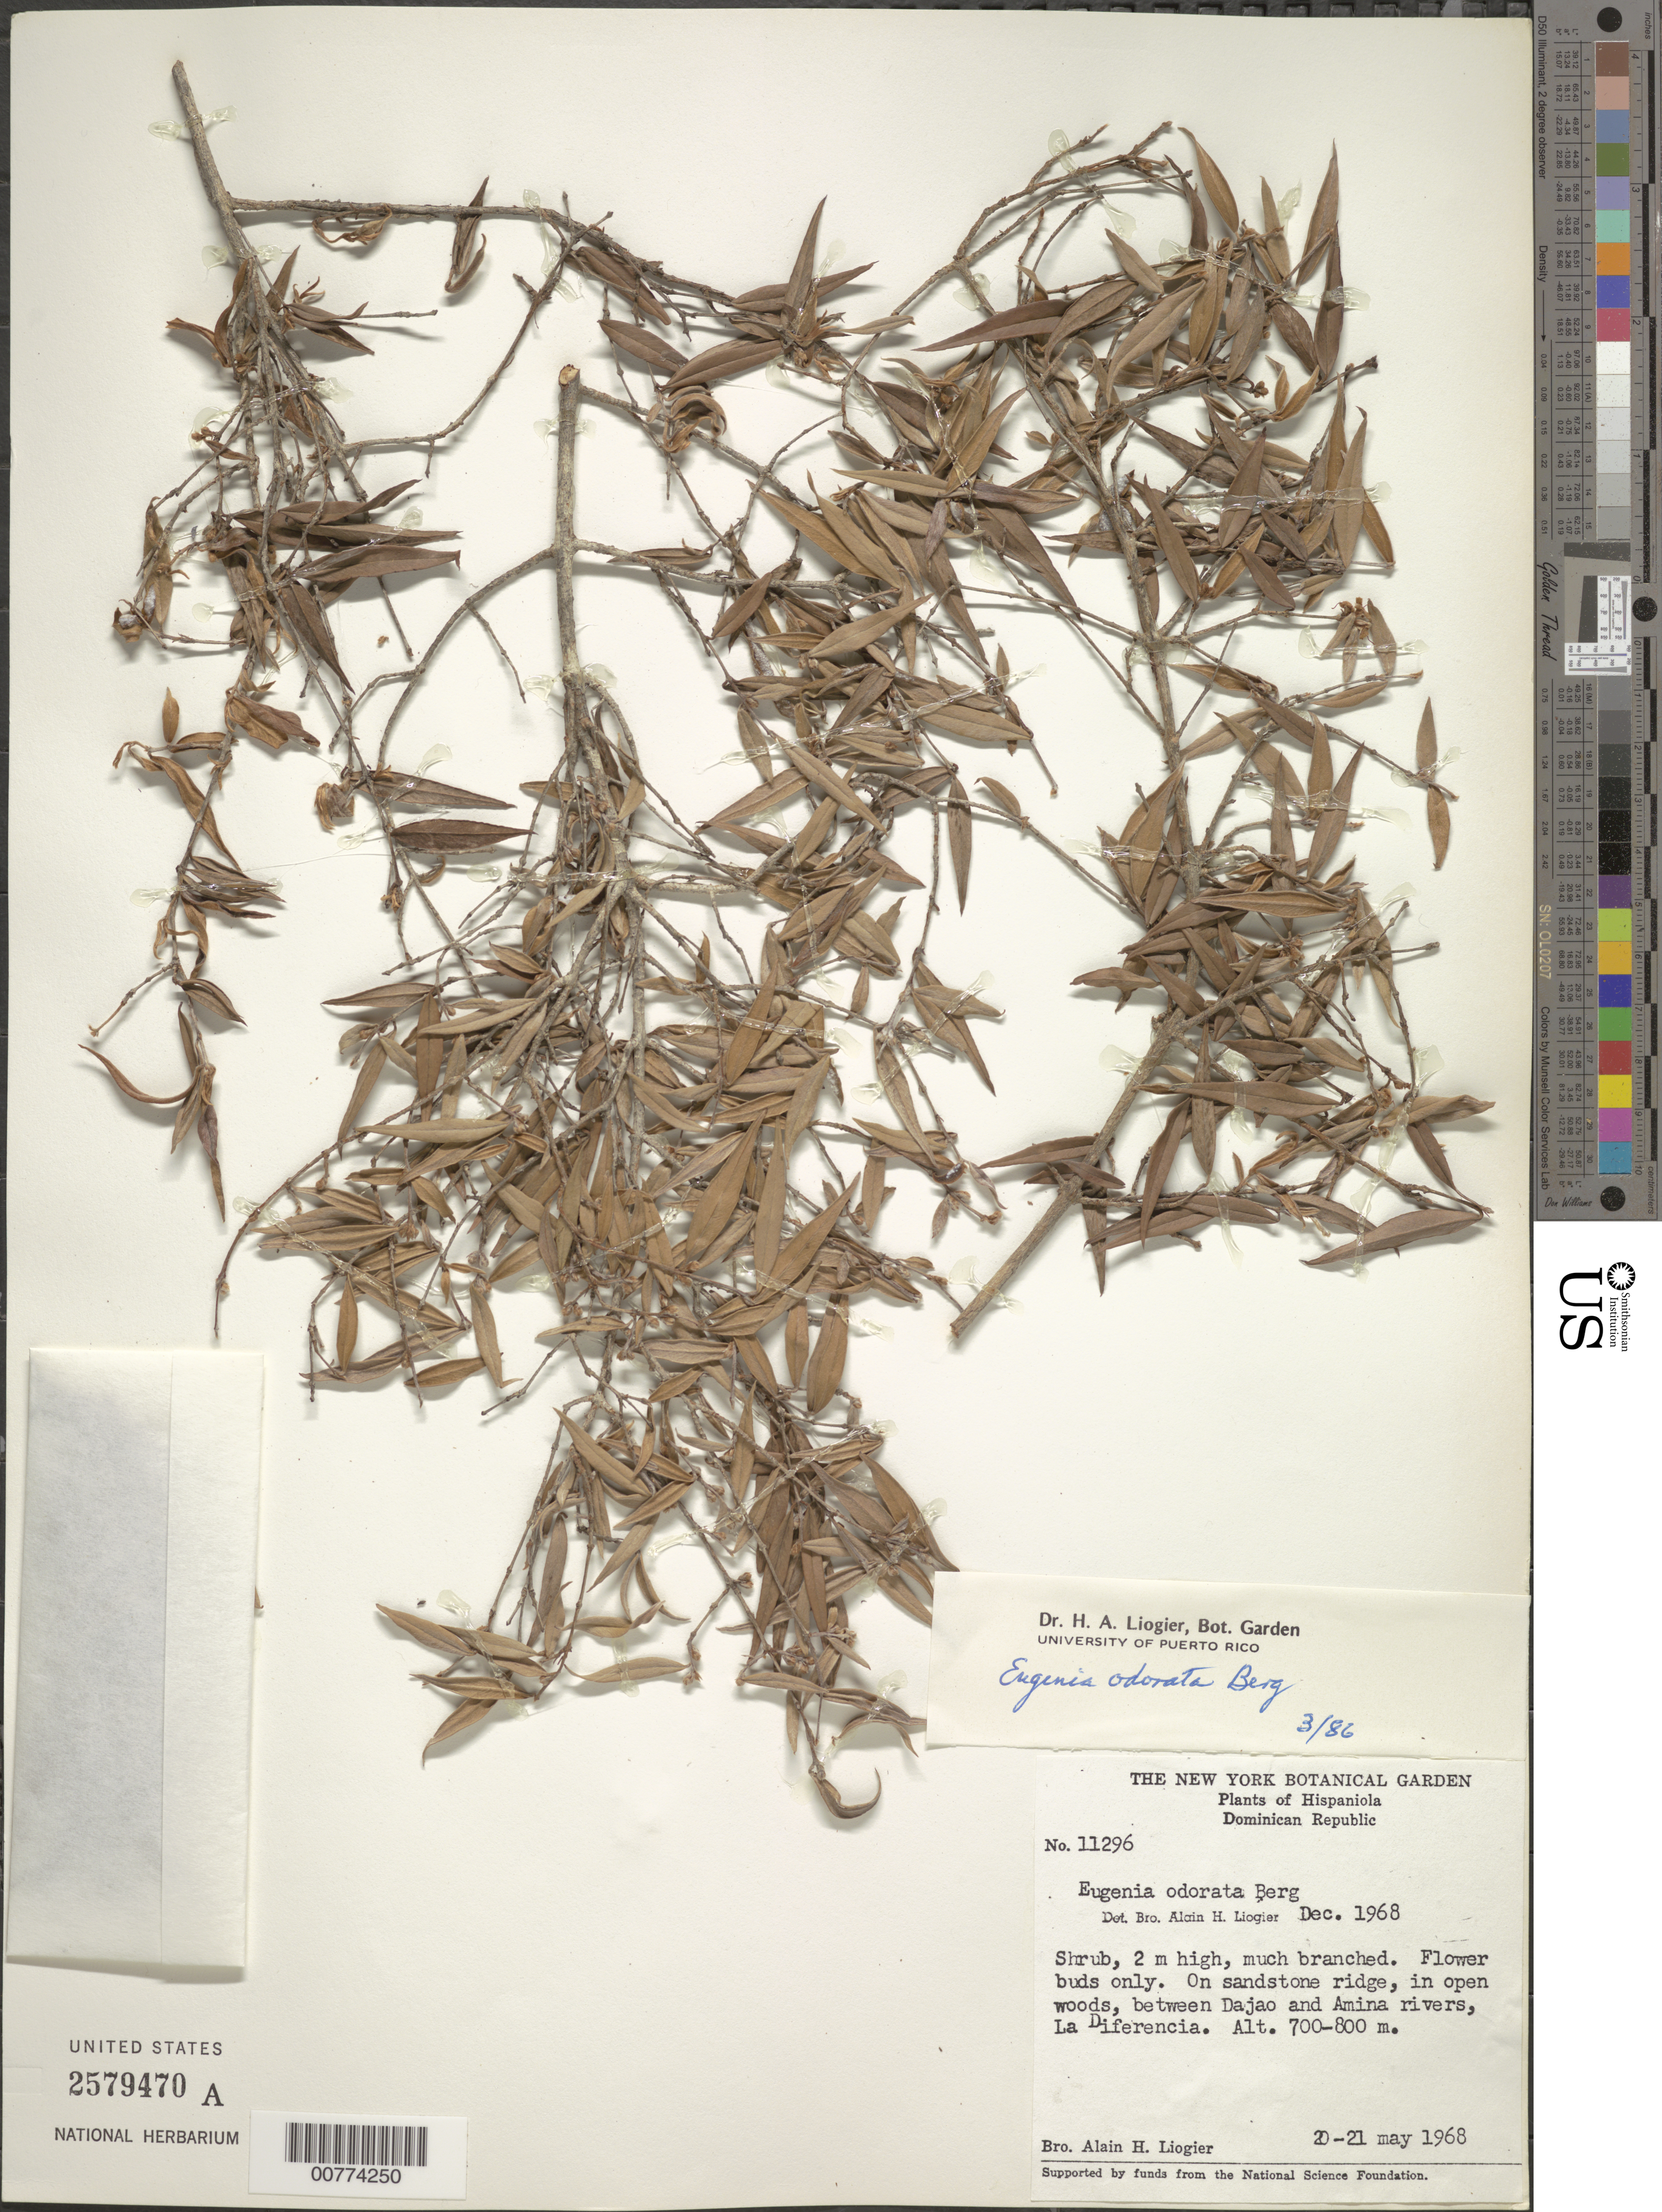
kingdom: Plantae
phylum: Tracheophyta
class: Magnoliopsida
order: Myrtales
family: Myrtaceae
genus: Eugenia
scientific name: Eugenia isabeliana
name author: Kiaersk.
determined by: Liogier, Alain H.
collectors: A. H. Liogier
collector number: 11296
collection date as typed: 20 May 1968 to 21 May 1968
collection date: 1968-05-20/1968-05-21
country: Dominican Republic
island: Hispaniola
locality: La Diferencia, between Dajao and Amina rivers.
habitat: On sandstone ridge, in open woods.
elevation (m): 700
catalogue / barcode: US 2579470A